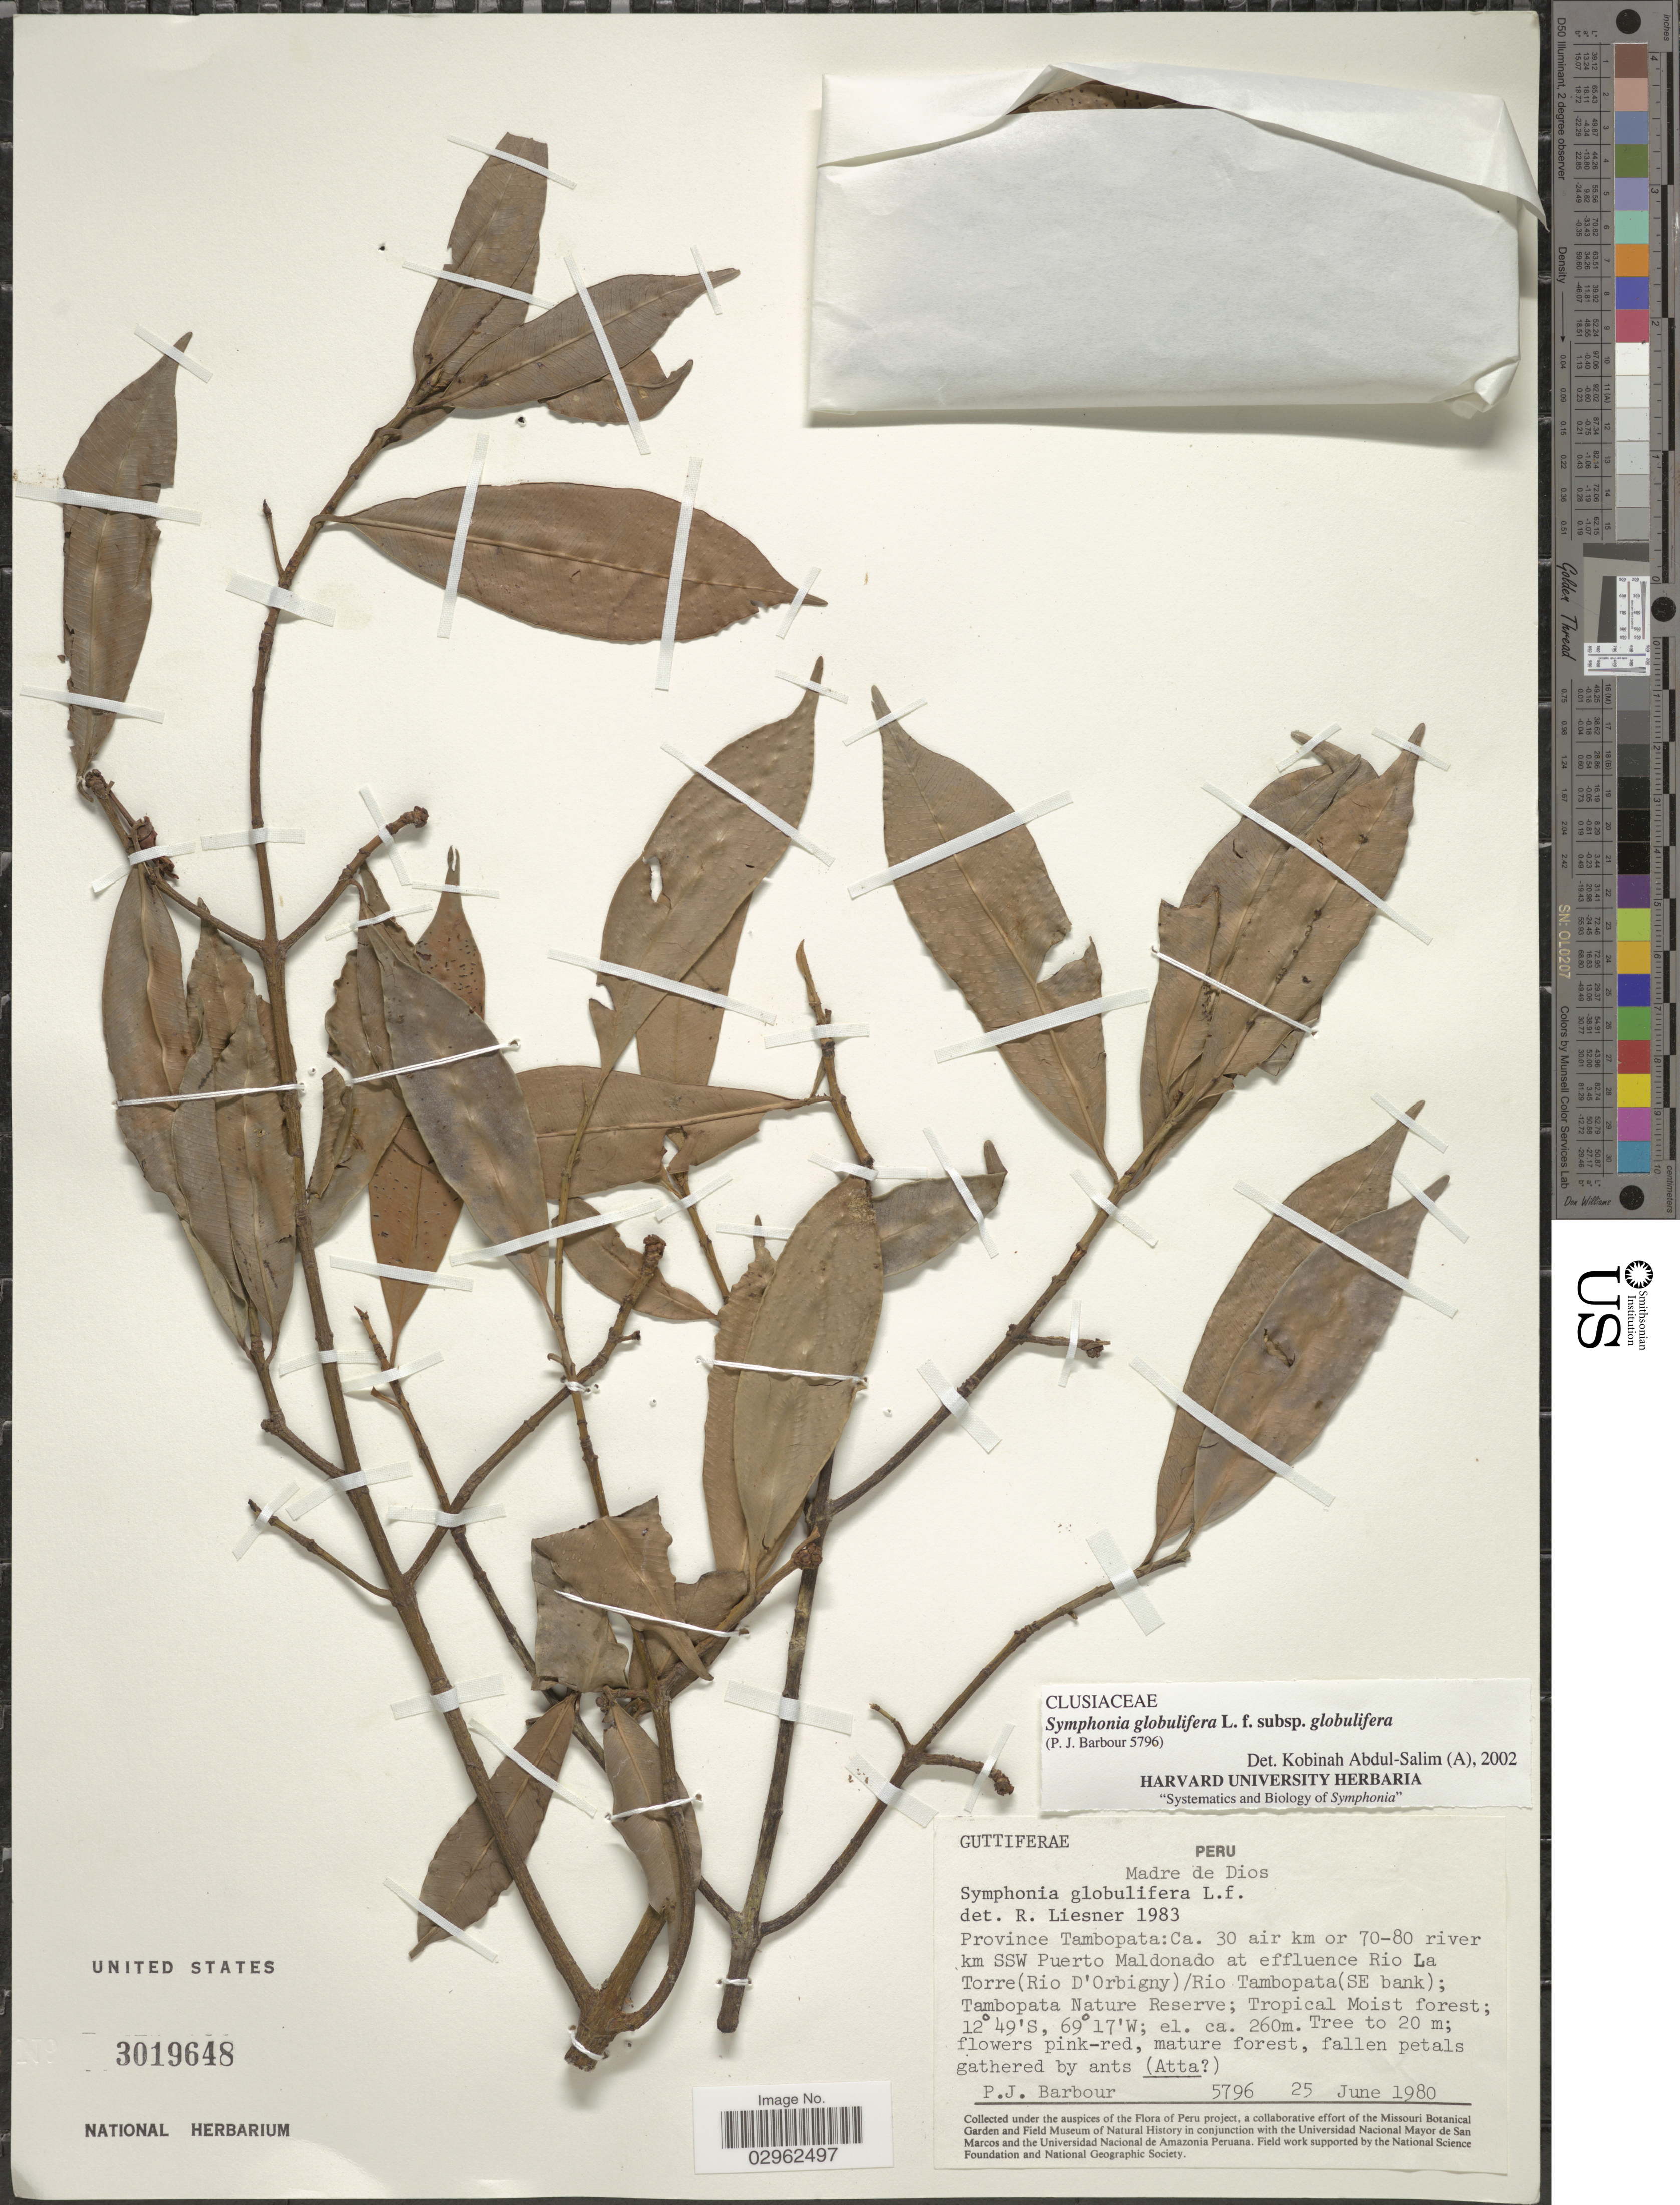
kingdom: Plantae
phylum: Tracheophyta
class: Magnoliopsida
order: Malpighiales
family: Clusiaceae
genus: Symphonia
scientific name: Symphonia globulifera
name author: L. f.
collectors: P. Barbour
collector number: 5796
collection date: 1980-06-25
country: Peru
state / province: Madre de Dios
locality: Province Tambopata: Ca. 30 air km or 70-80 river km SSW Puerto Maldonado at effluence Rio La Torre (Rio D'Orbigny) / Rio Tambopata (SE bank); Tambopata Nature Reserve.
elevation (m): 260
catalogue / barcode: US 3019648